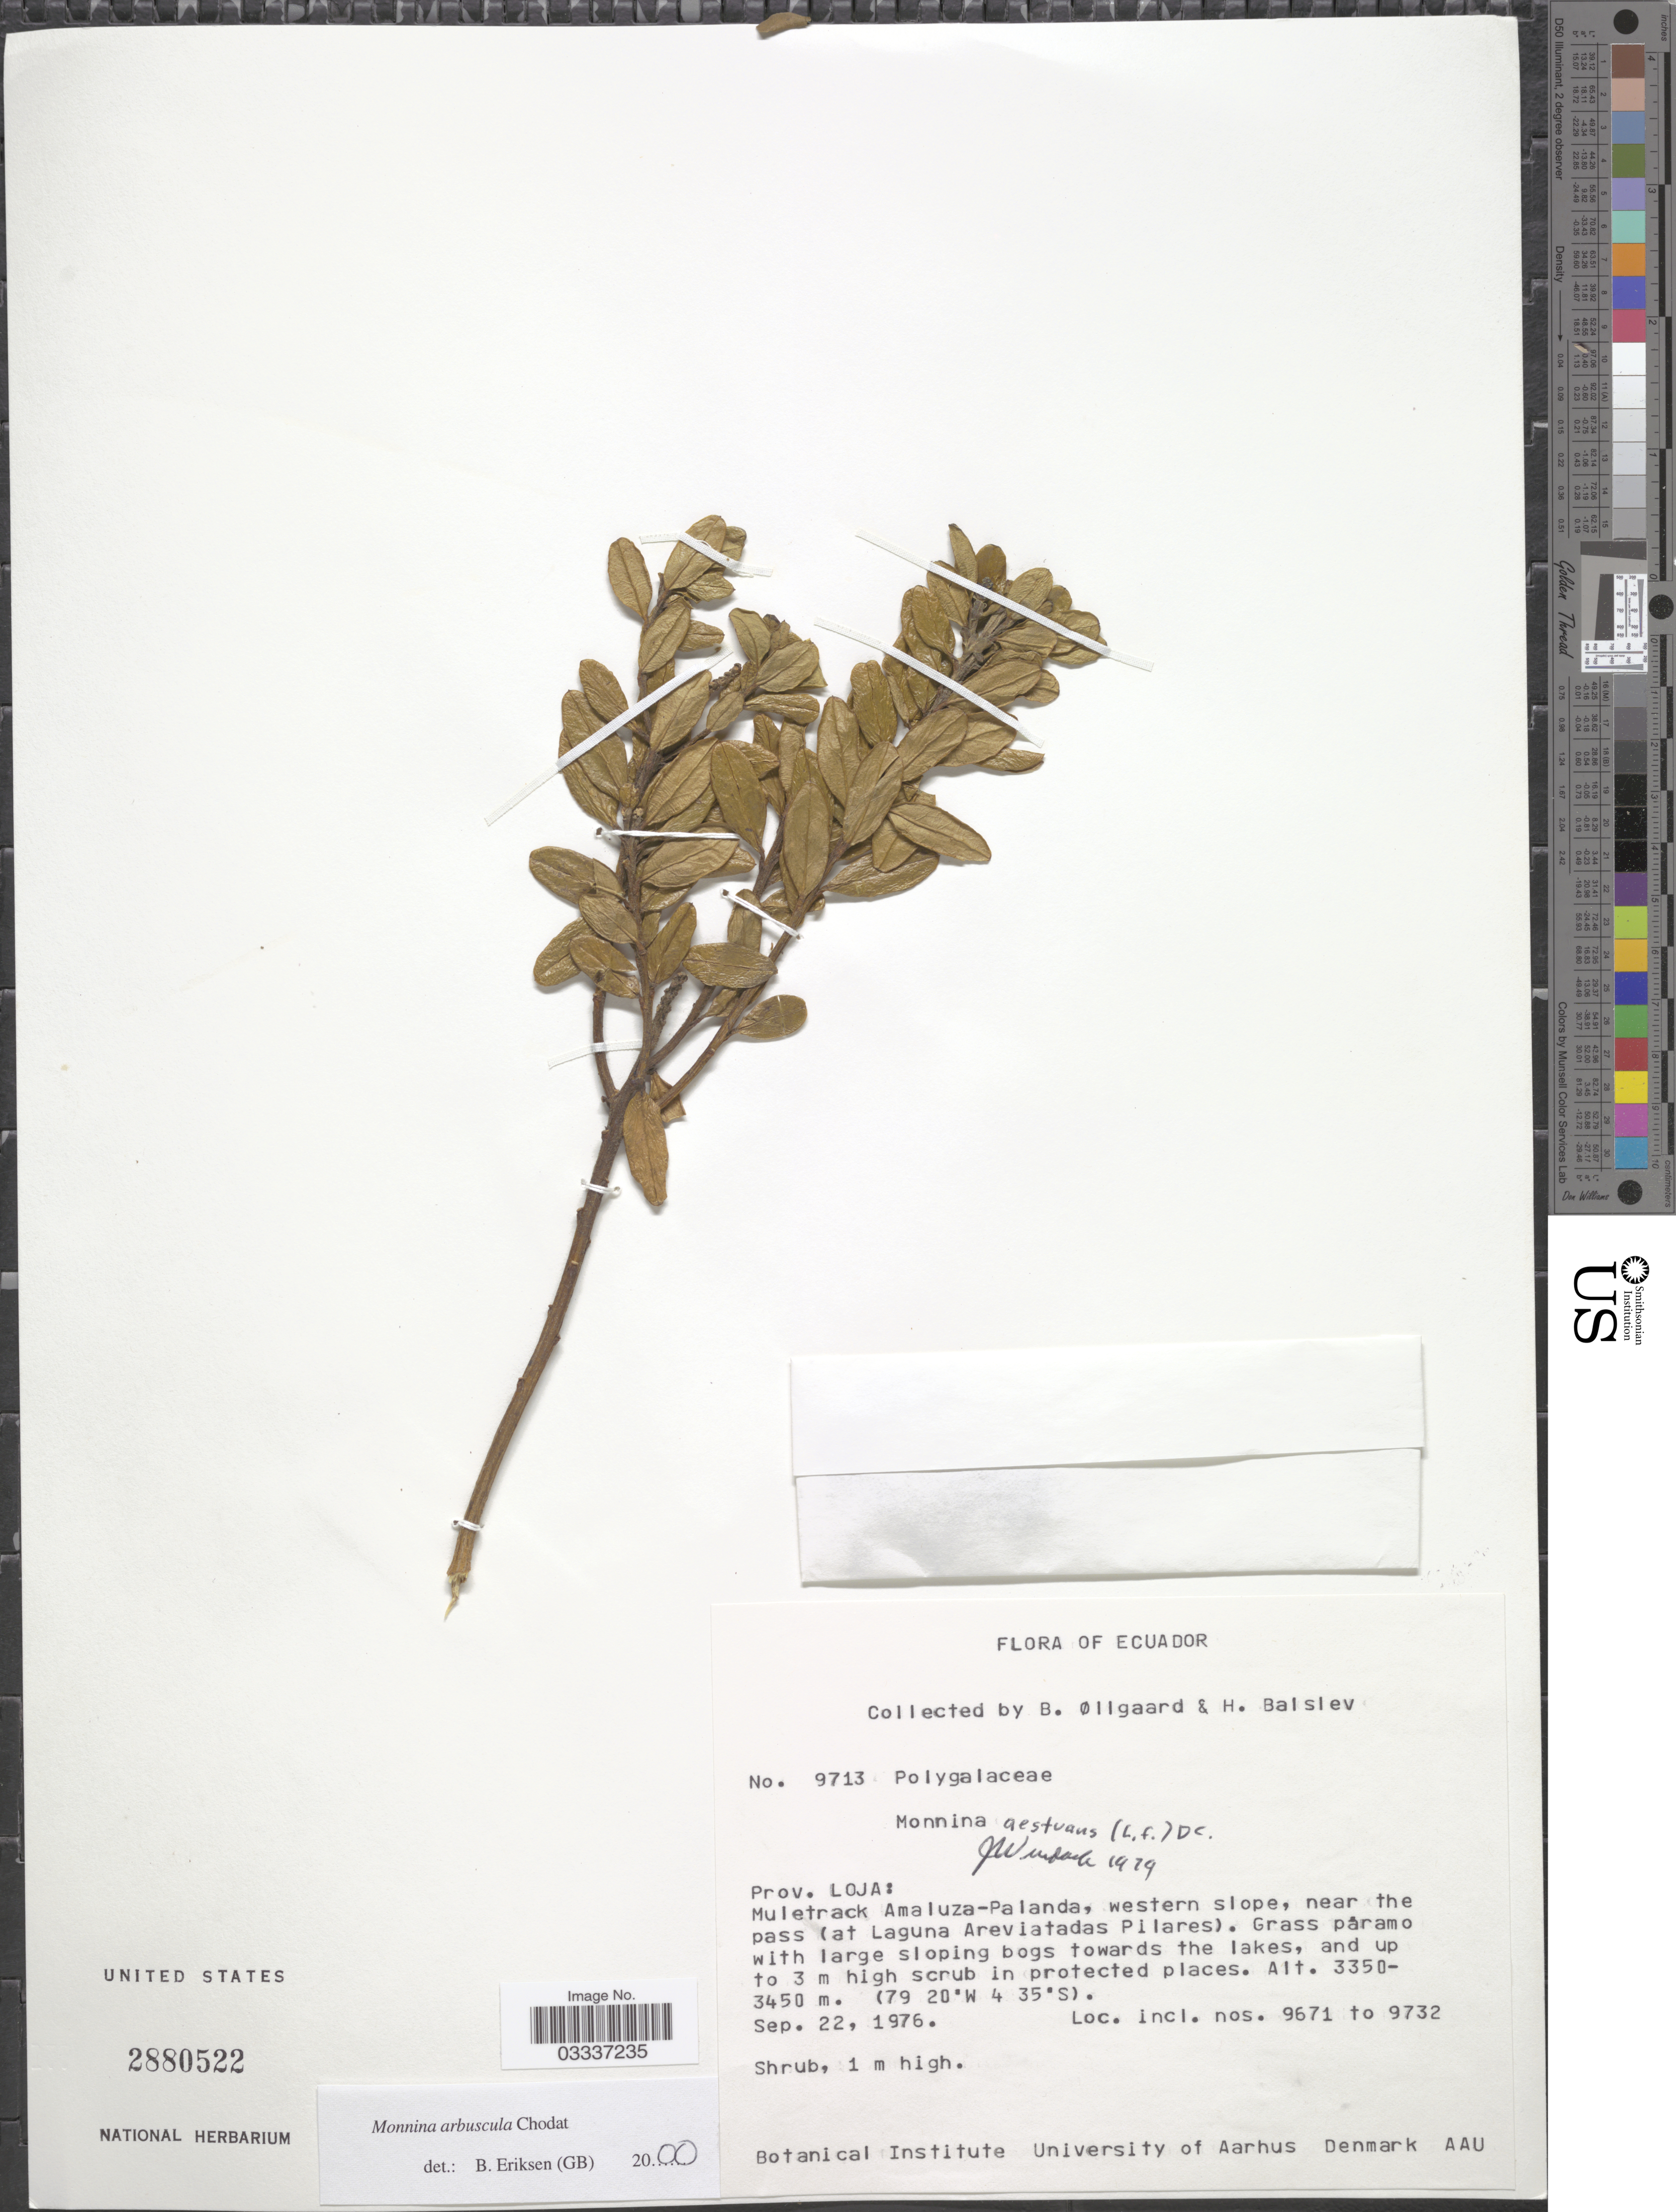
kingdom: Plantae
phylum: Tracheophyta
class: Magnoliopsida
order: Fabales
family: Polygalaceae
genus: Monnina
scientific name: Monnina arbuscula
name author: Chodat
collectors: B. Øllgaard & H. Balslev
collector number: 9713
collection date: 1976-09-22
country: Ecuador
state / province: Loja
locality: Muletrack Amaluza-Palanda, western slope, near the pass (at Laguna Areviatadas Pilares).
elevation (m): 3350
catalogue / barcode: US 2880522